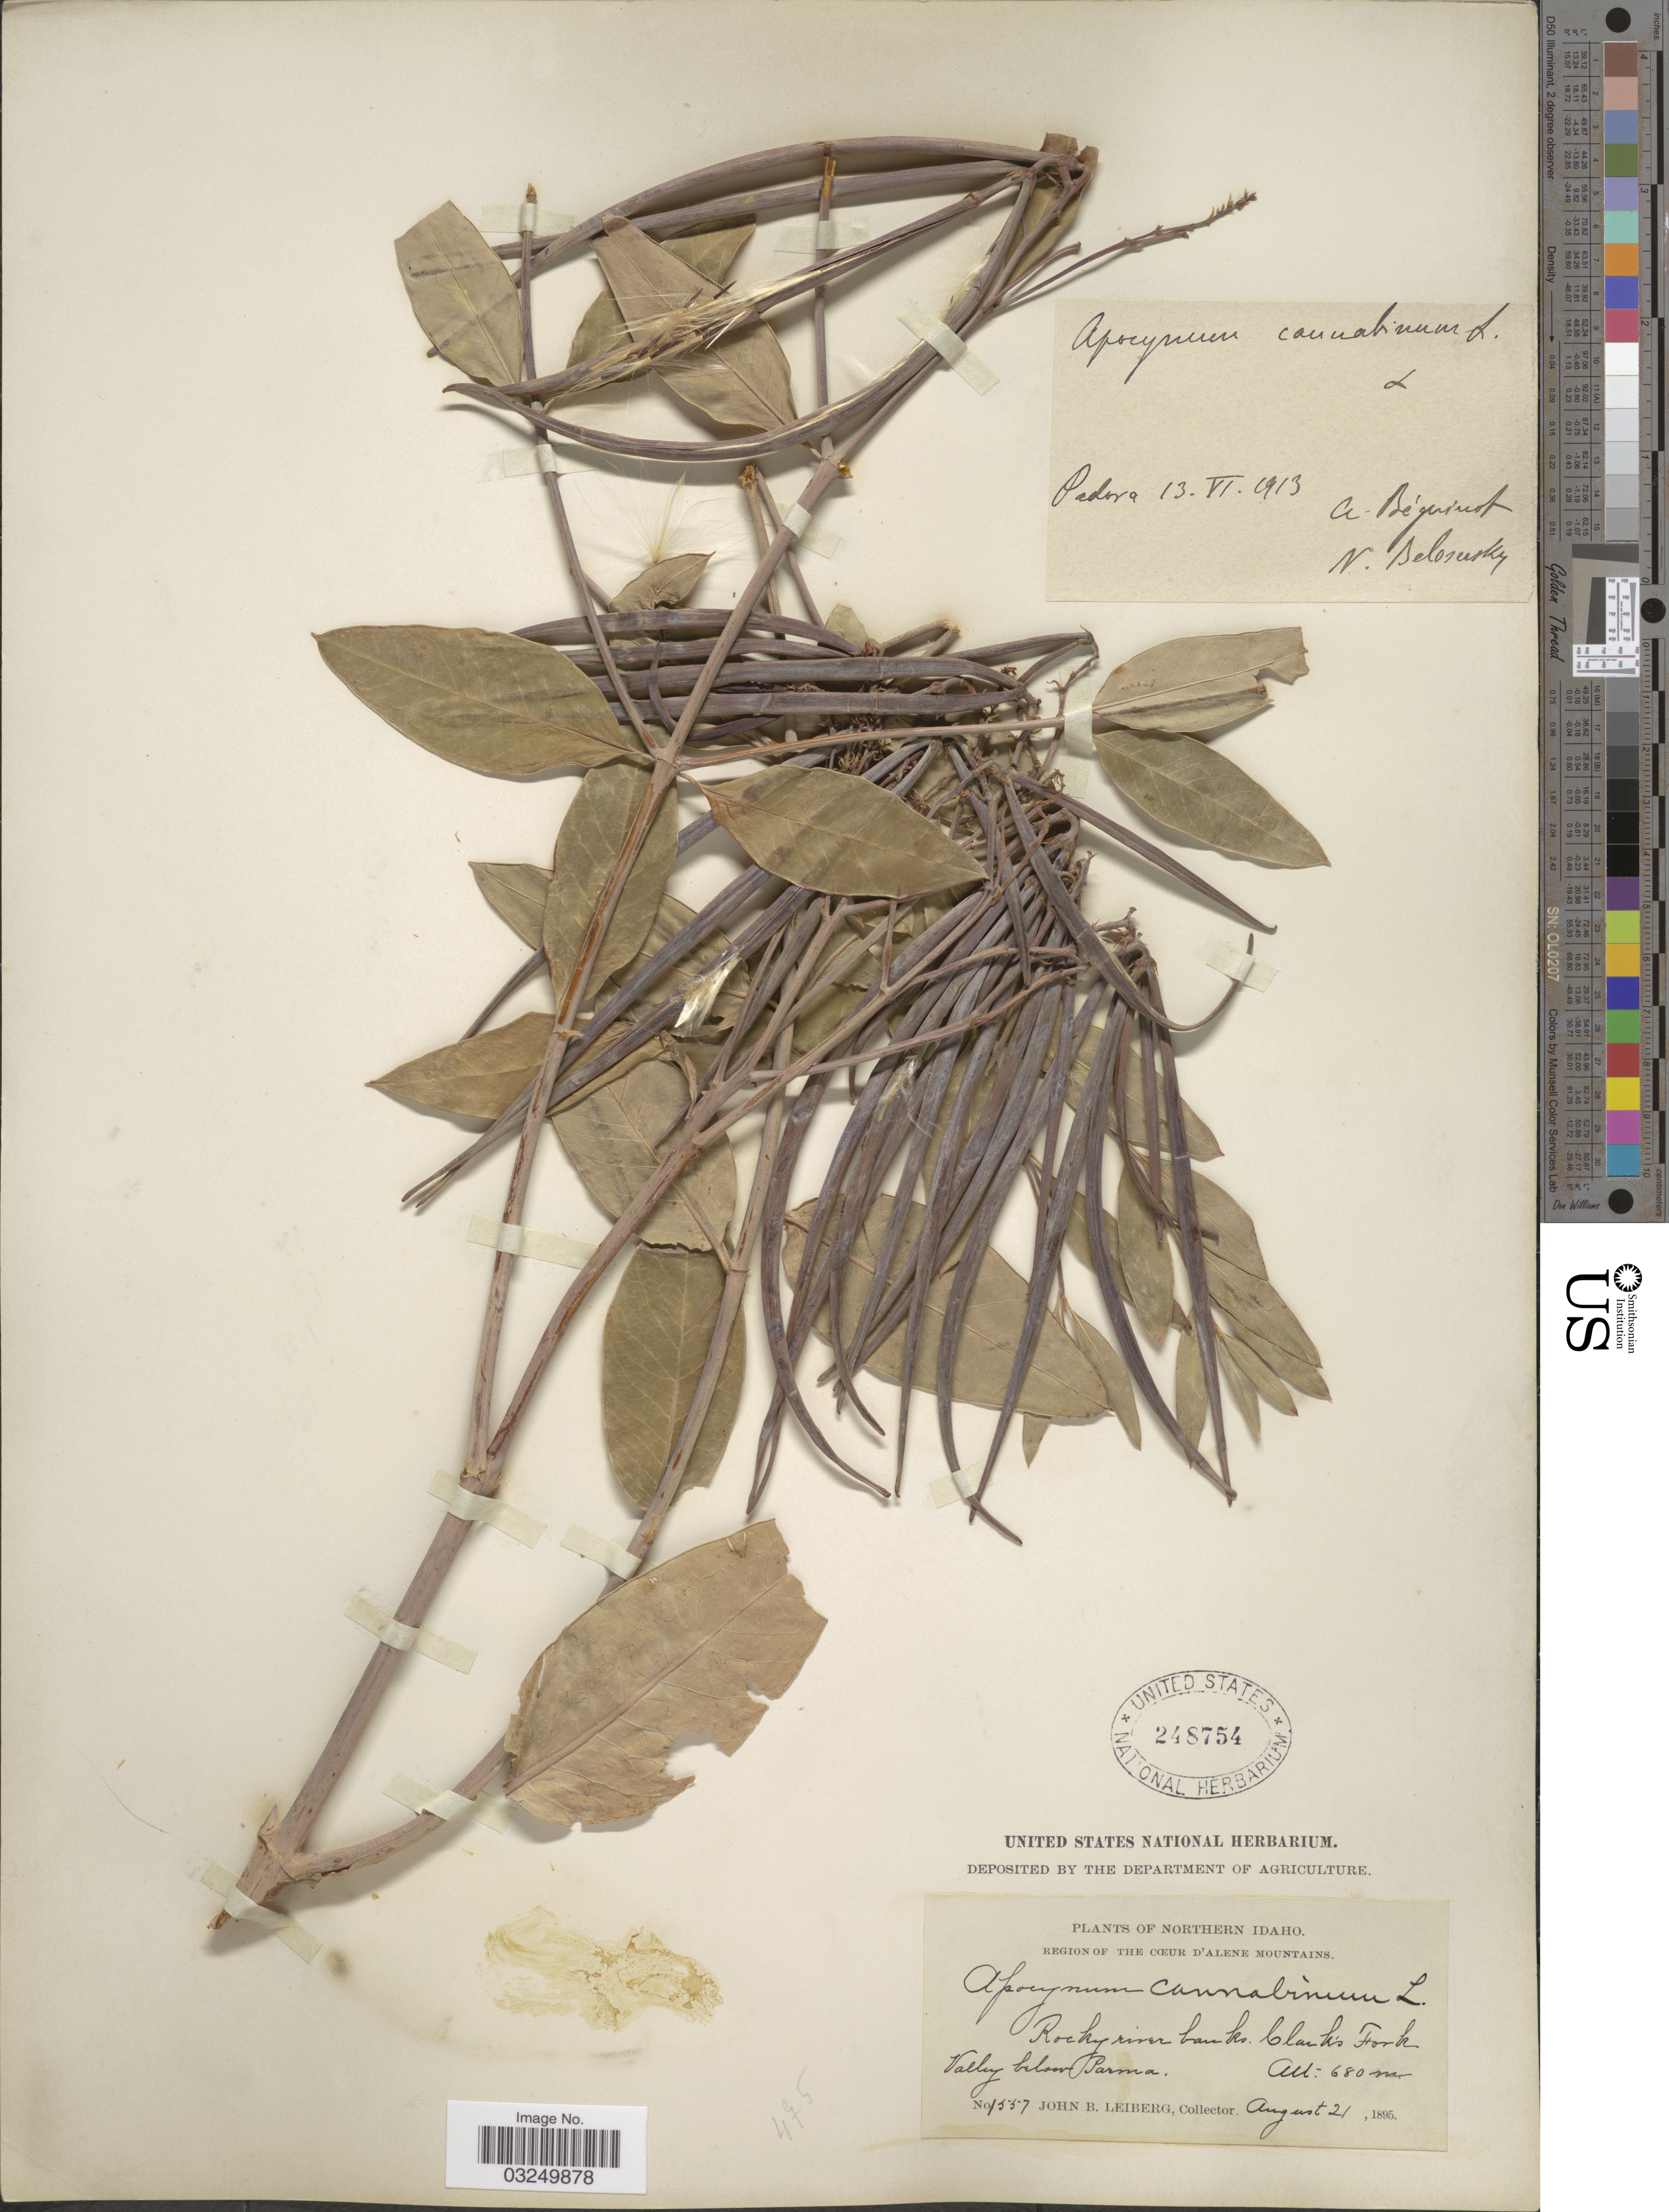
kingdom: Plantae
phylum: Tracheophyta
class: Magnoliopsida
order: Gentianales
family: Apocynaceae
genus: Apocynum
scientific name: Apocynum cannabinum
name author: L.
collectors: J. B. Leiberg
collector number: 1557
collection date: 1895-08-21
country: United States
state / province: Idaho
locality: Northern Idaho. Region of the Cœur d'Alene Mountains. Clark's Fork Valley below Parma.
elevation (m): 680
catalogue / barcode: US 248754